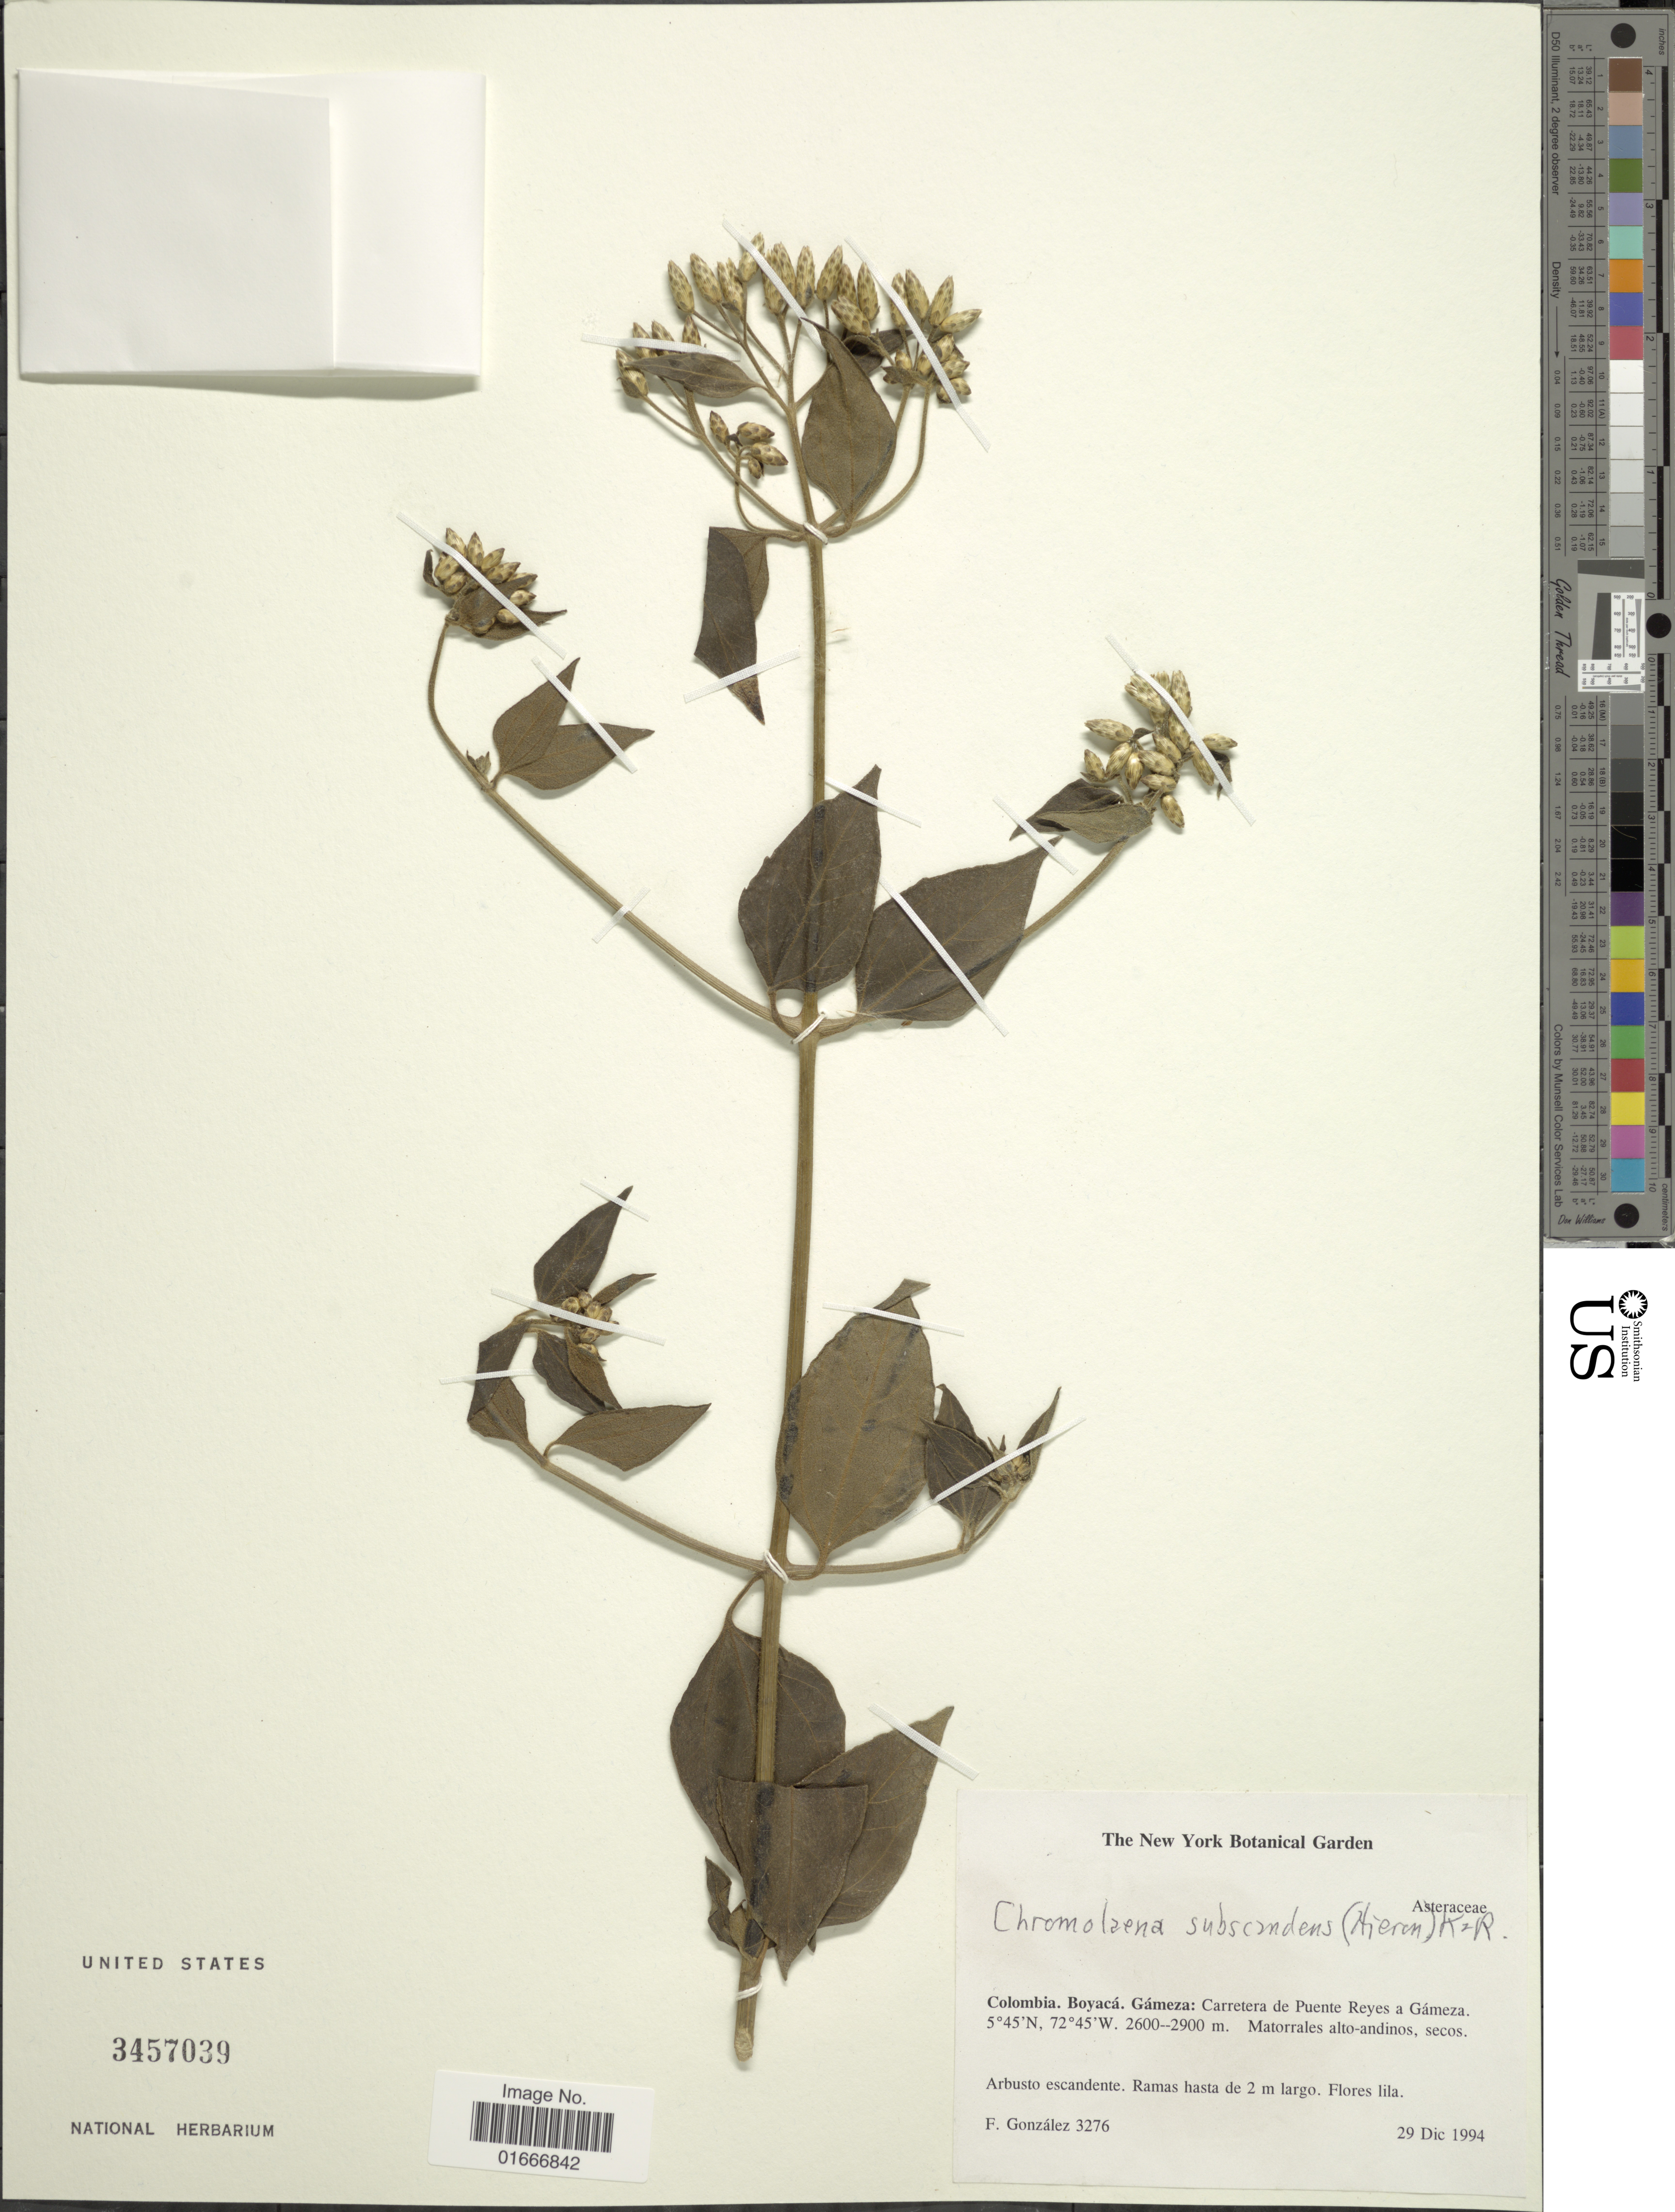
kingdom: Plantae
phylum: Tracheophyta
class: Magnoliopsida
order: Asterales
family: Asteraceae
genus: Chromolaena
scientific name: Chromolaena subscandens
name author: (Hieron.) R.M. King & H. Rob.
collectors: F. Gonzalez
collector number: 3276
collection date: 1994-12-29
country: Colombia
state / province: Boyacá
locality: Colombia. Boyacá. Gameza: Carretera de Puente Reyes a Gameza.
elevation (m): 2600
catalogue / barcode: US 3457039